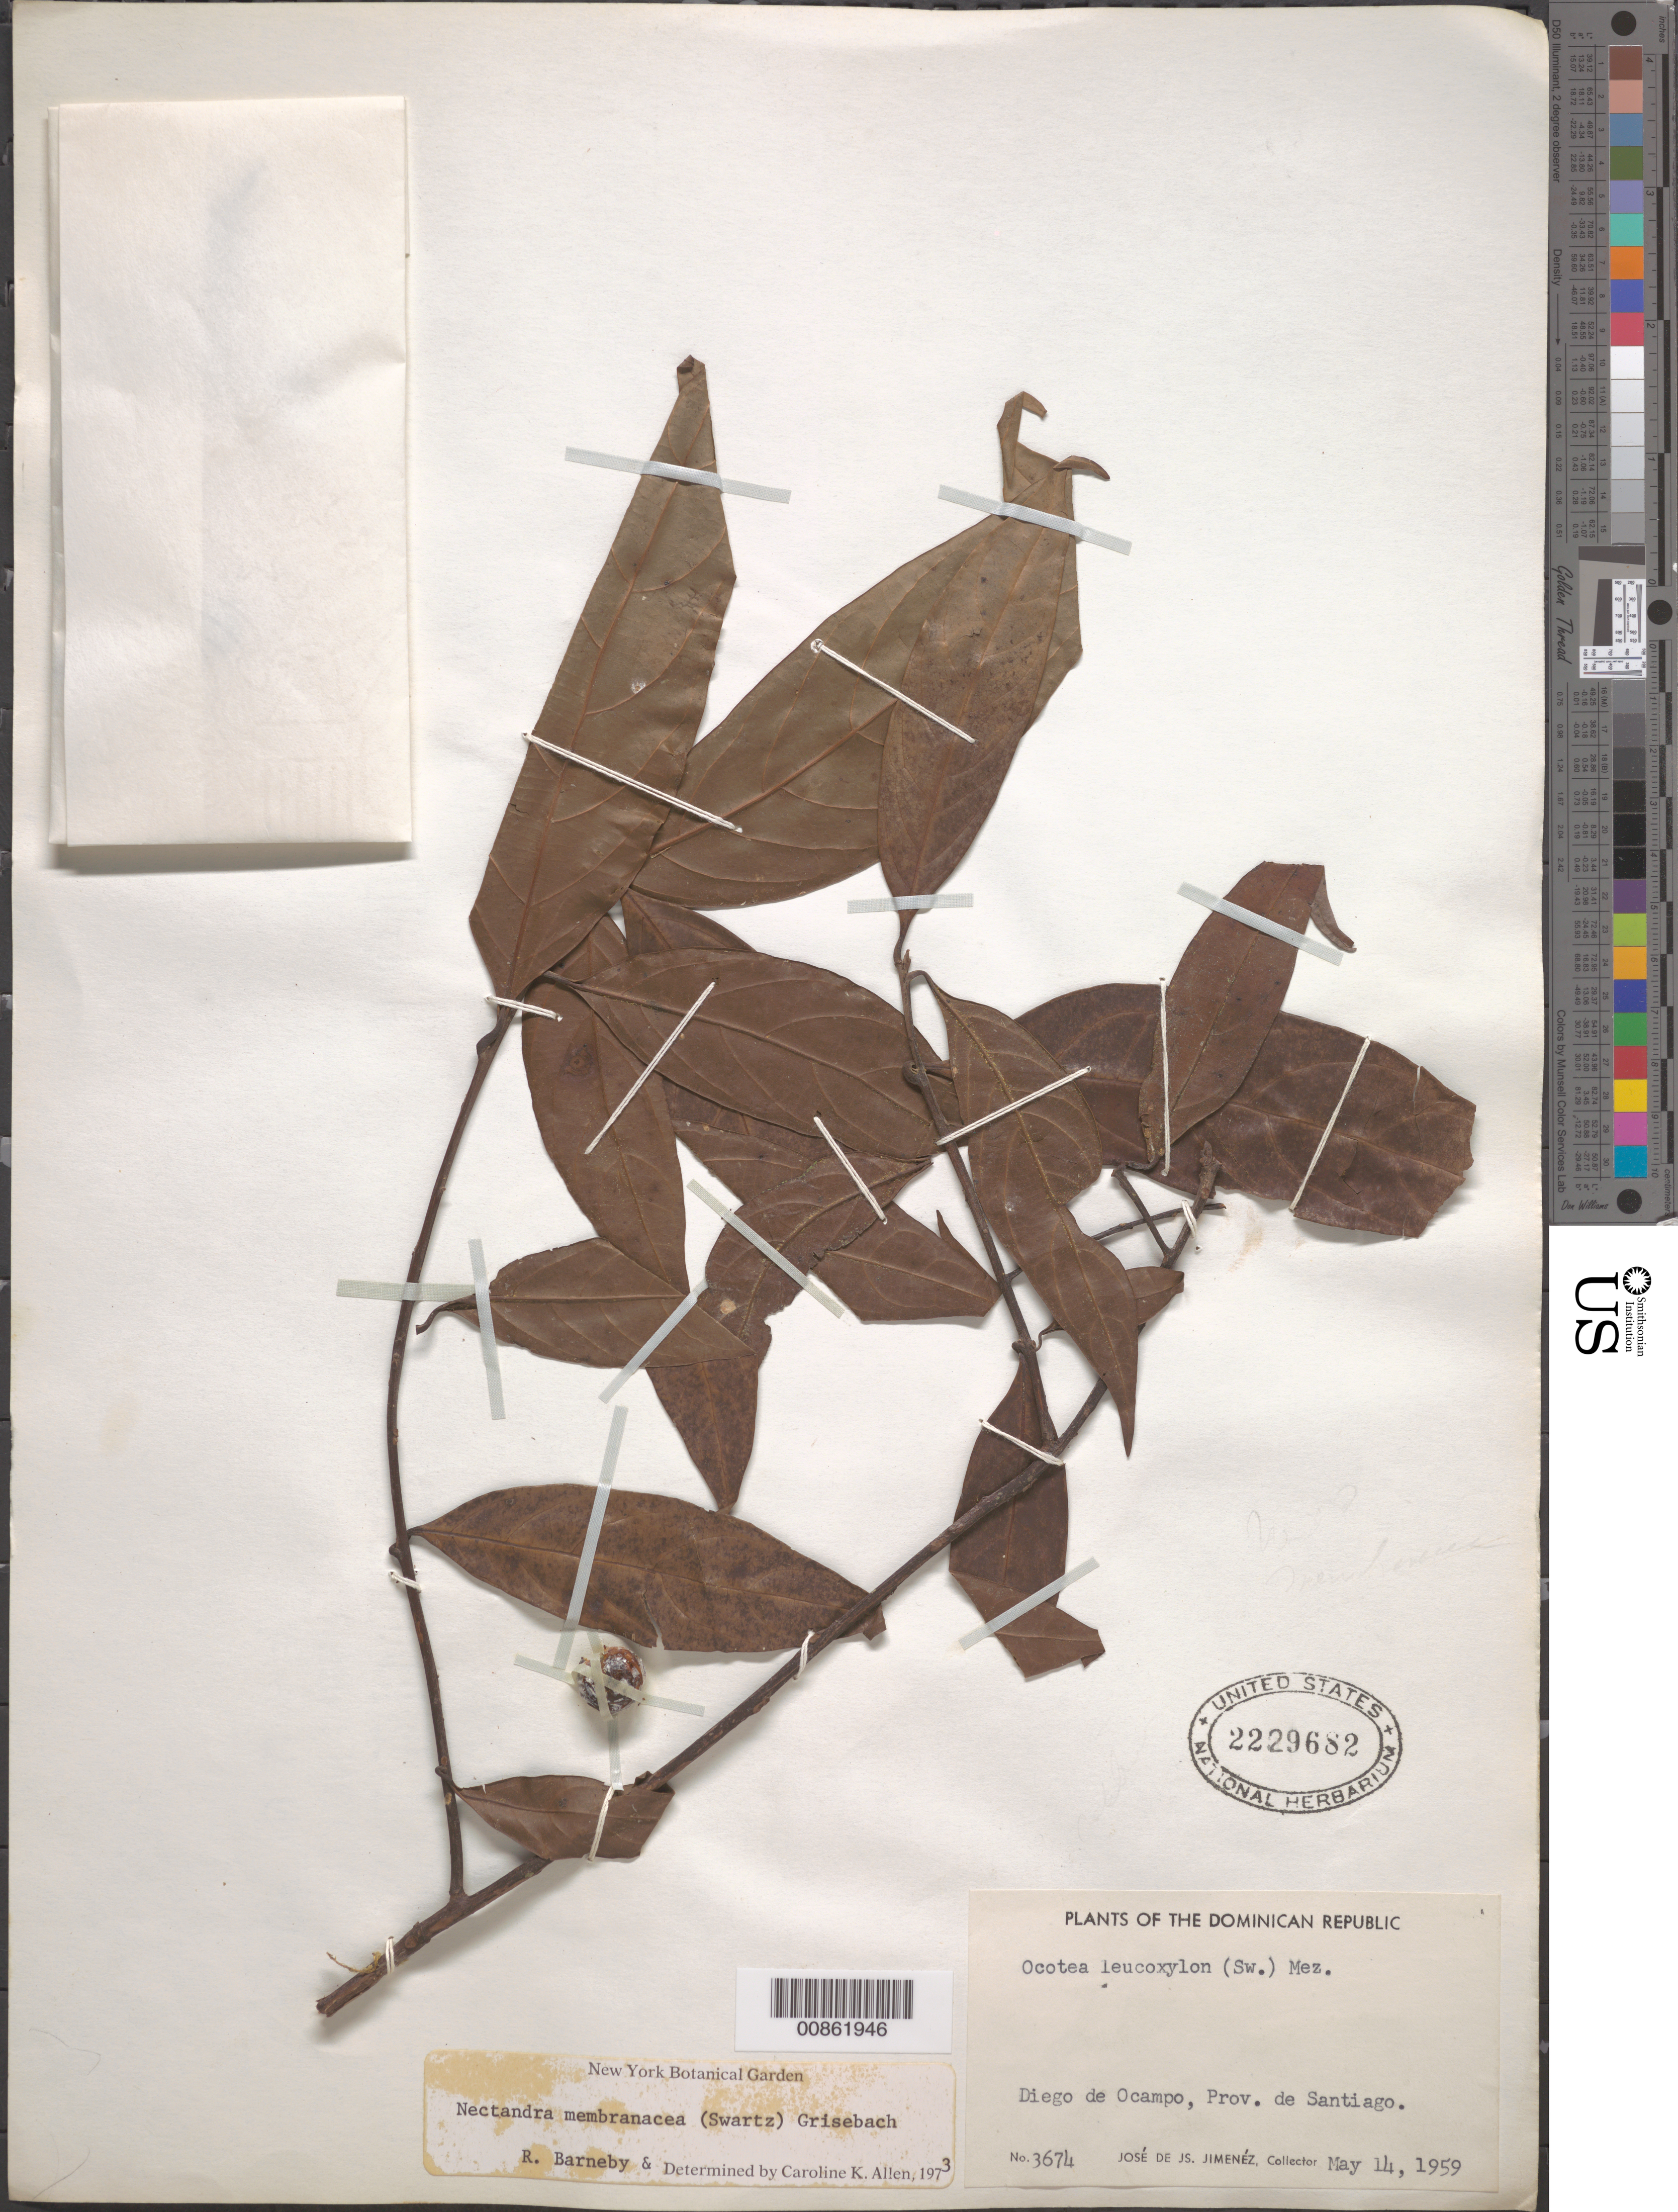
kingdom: Plantae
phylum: Tracheophyta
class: Magnoliopsida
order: Laurales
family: Lauraceae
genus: Nectandra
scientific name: Nectandra membranacea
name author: (Sw.) Griseb.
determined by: Barneby, R. C.; Allen, C. K.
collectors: J. J. Jiménez Almonte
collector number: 3674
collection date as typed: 14 May 1959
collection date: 1959-05-14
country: Dominican Republic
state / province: Santiago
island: Hispaniola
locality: Diego de Ocampo.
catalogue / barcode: US 2229682